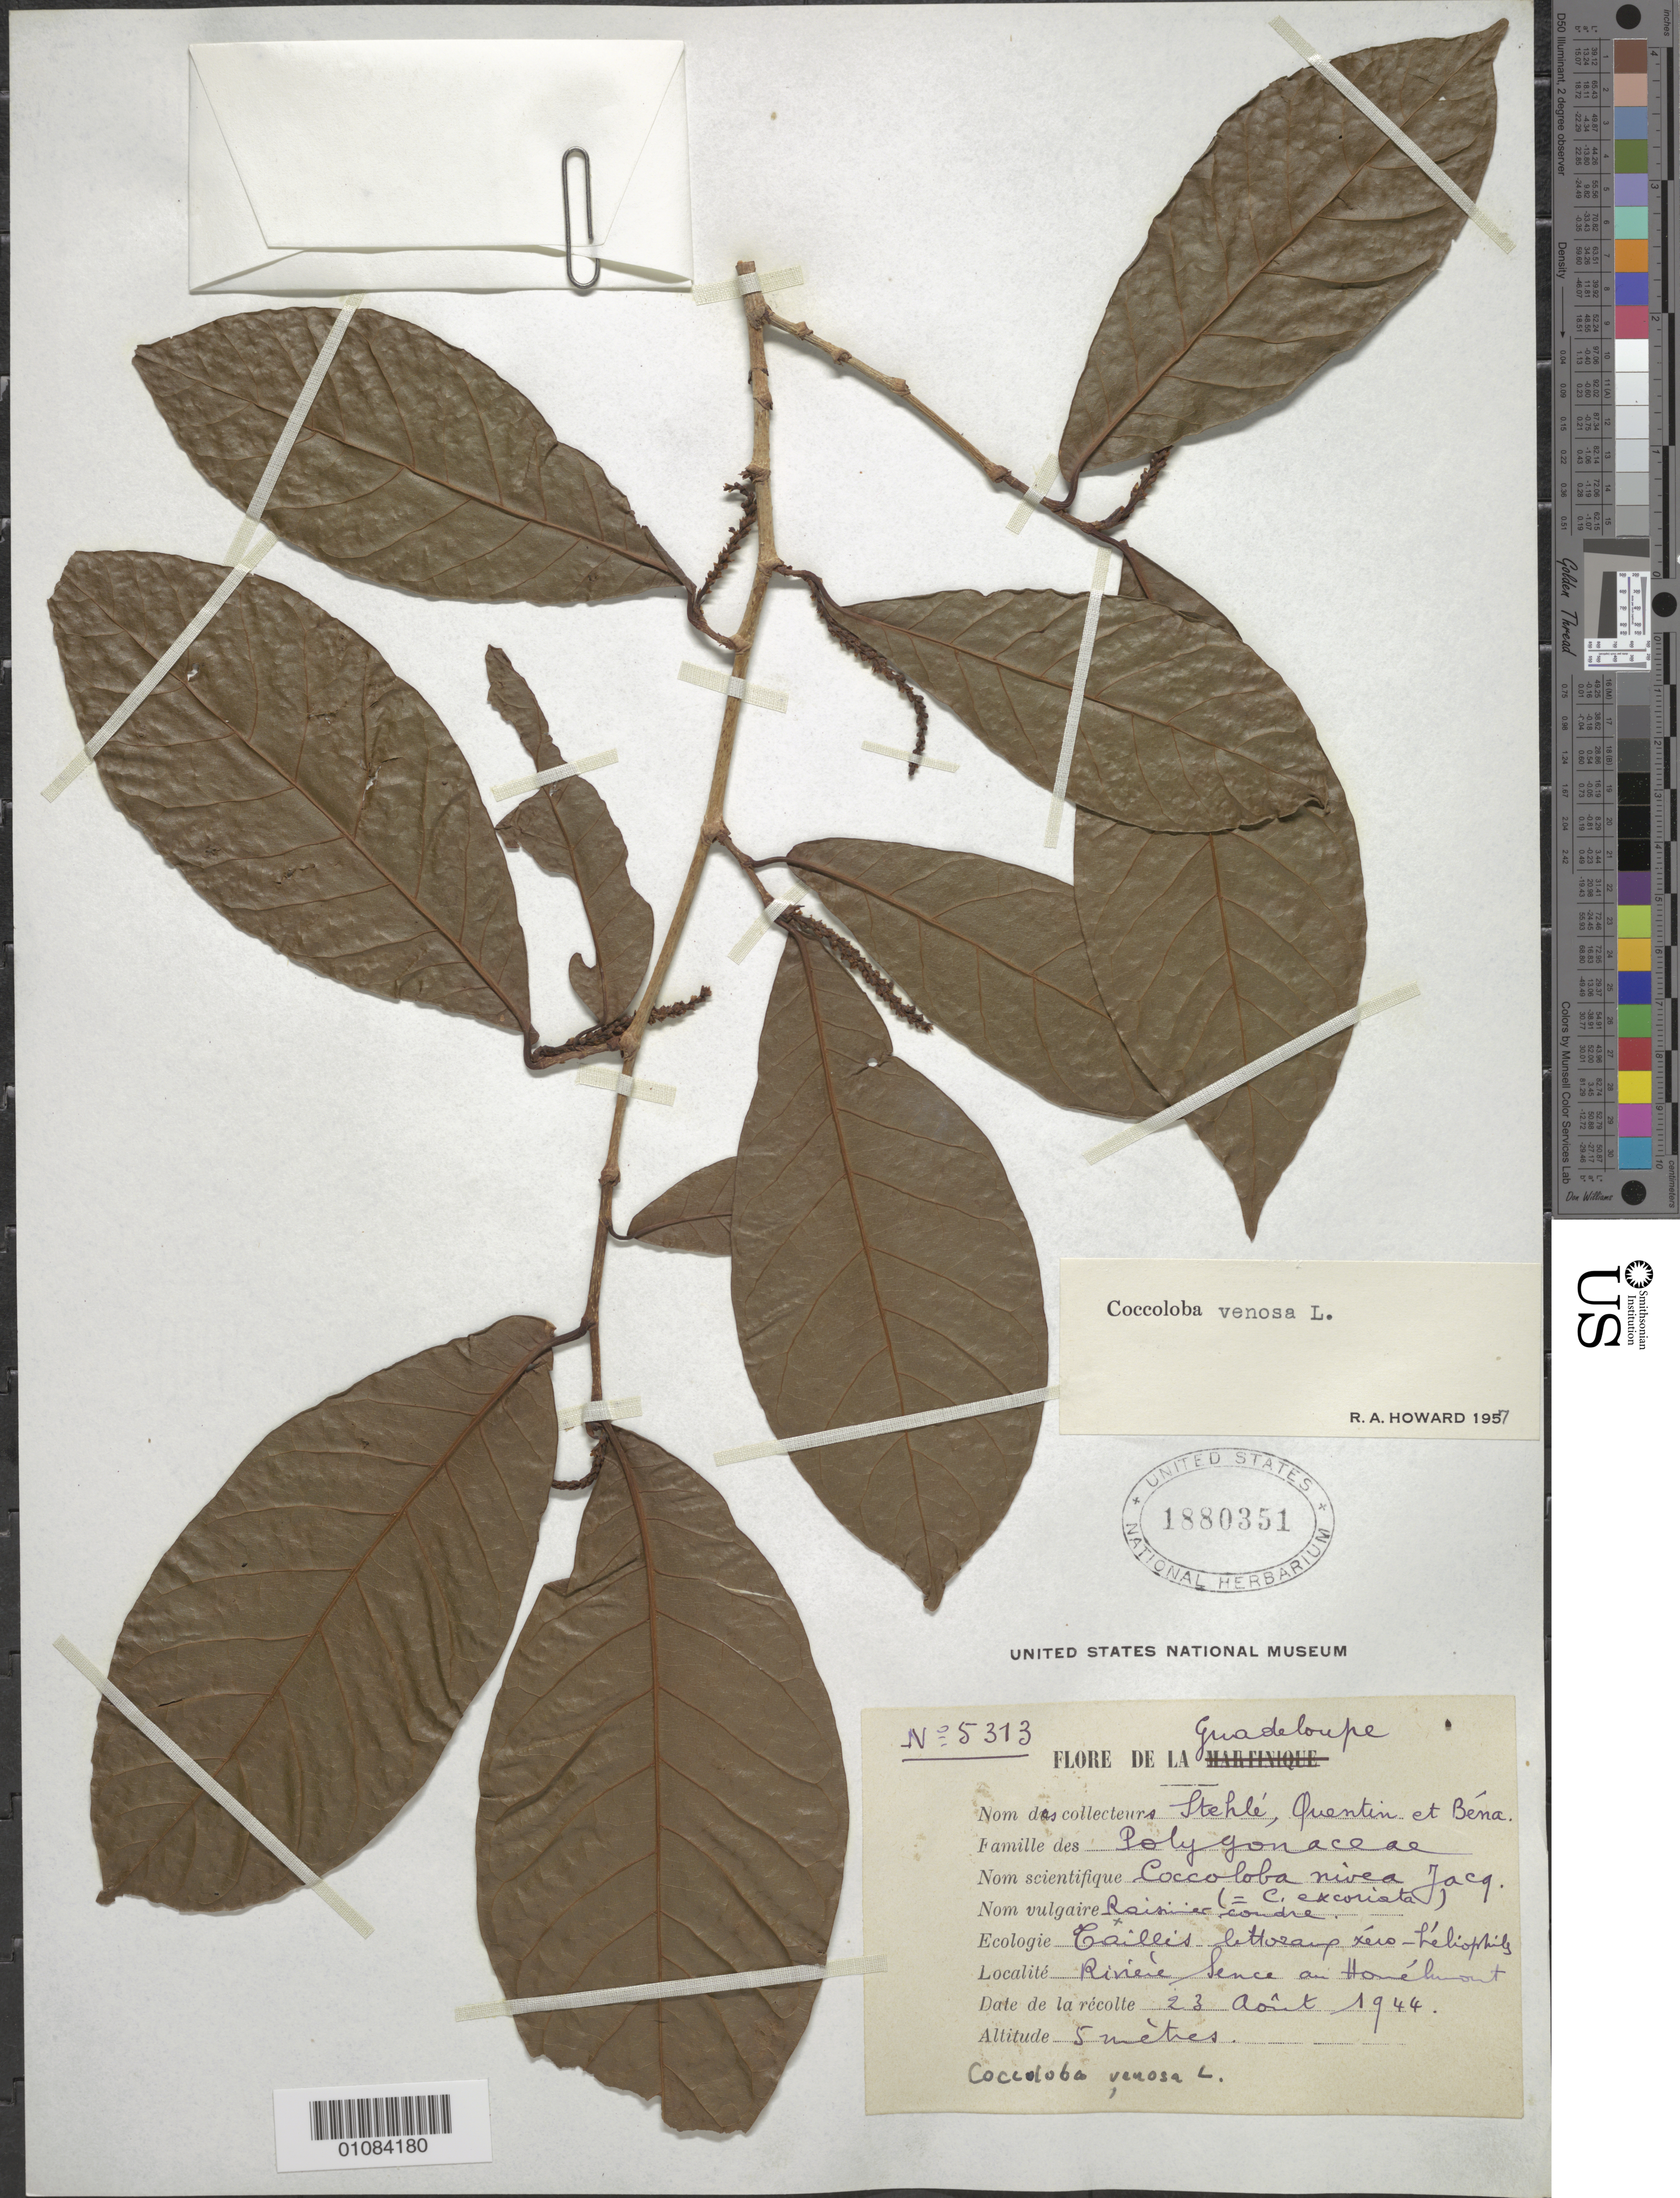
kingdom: Plantae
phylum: Tracheophyta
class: Magnoliopsida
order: Caryophyllales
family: Polygonaceae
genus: Coccoloba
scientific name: Coccoloba venosa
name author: L.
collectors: H. Stehlé, R. Quentin & R. Béna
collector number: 5313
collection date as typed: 23 Aug 1944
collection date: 1944-08-23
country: Guadeloupe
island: Basse Terre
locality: Riviere Sence a Houelmont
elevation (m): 5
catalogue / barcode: US 1880351